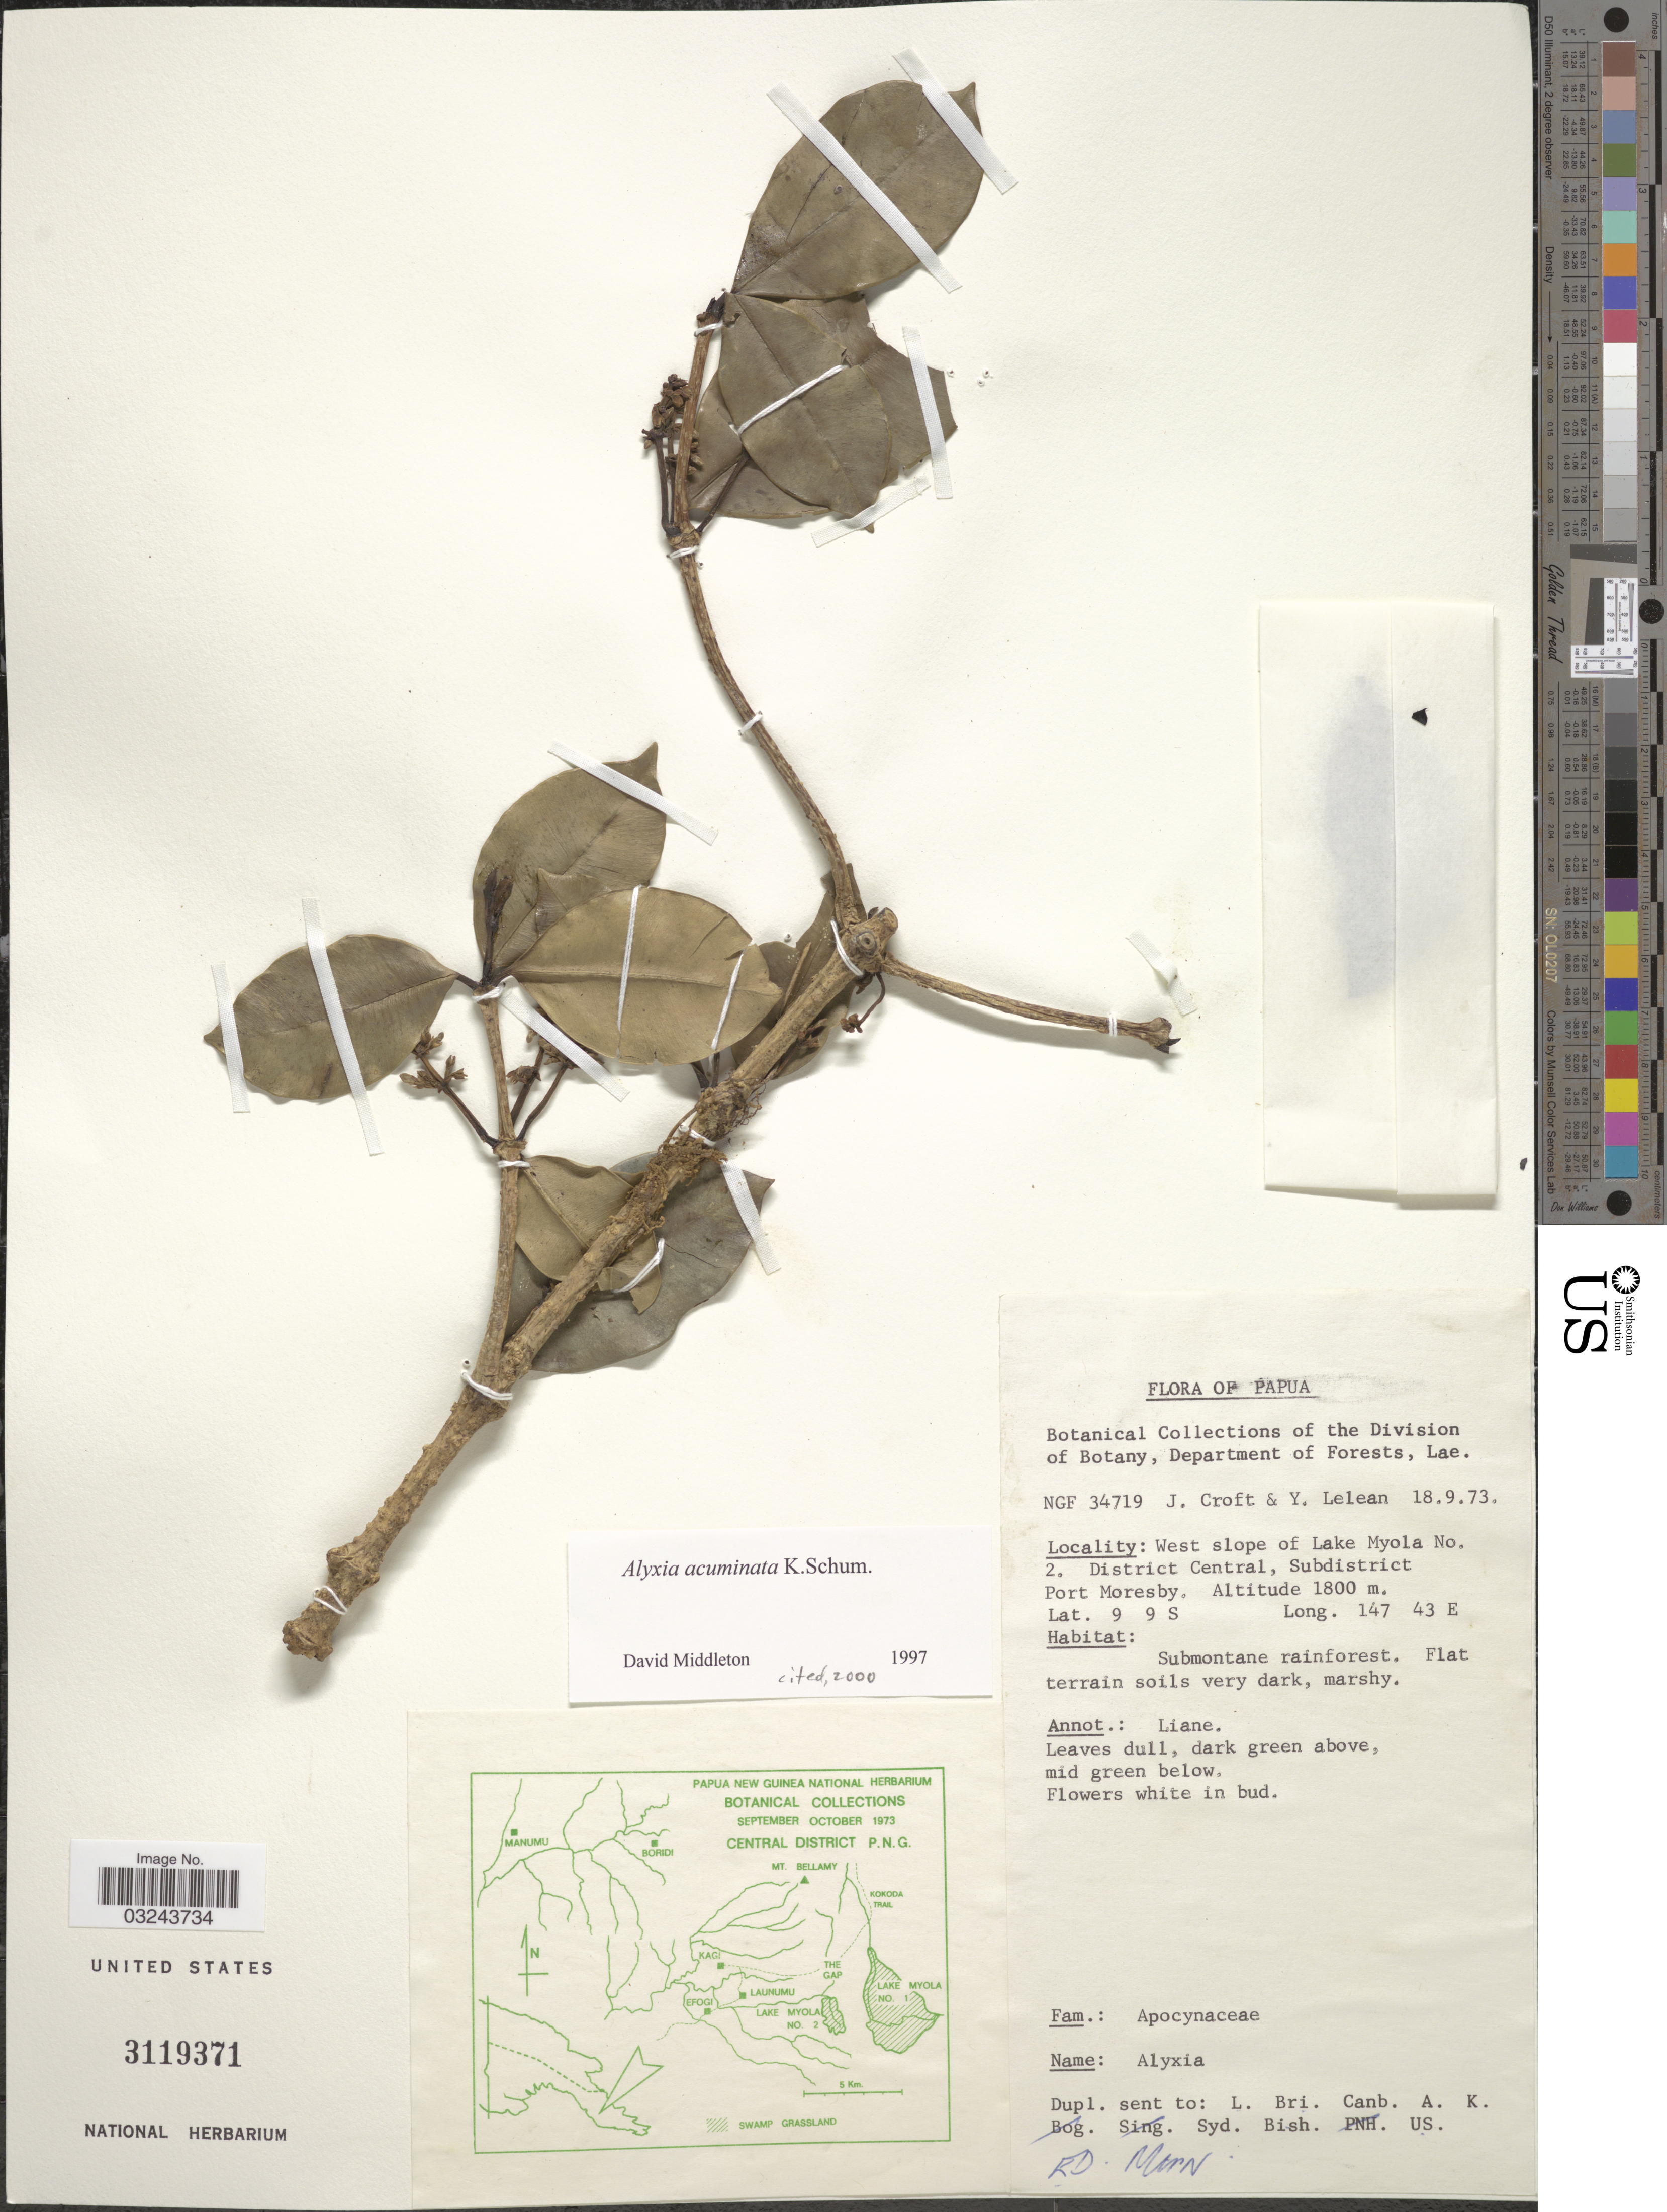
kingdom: Plantae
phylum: Tracheophyta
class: Magnoliopsida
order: Gentianales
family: Apocynaceae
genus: Alyxia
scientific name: Alyxia acuminata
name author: K. Schum.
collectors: J. Croft & Y. Lelean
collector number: NGF34719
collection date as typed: Transcribed d/m/y: 18/9/73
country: Papua New Guinea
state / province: Central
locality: Papua. West slope of Lake Myola No. 2. District Central, Subdistrict Port Moresby.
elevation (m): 1800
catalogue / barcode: US 3119371